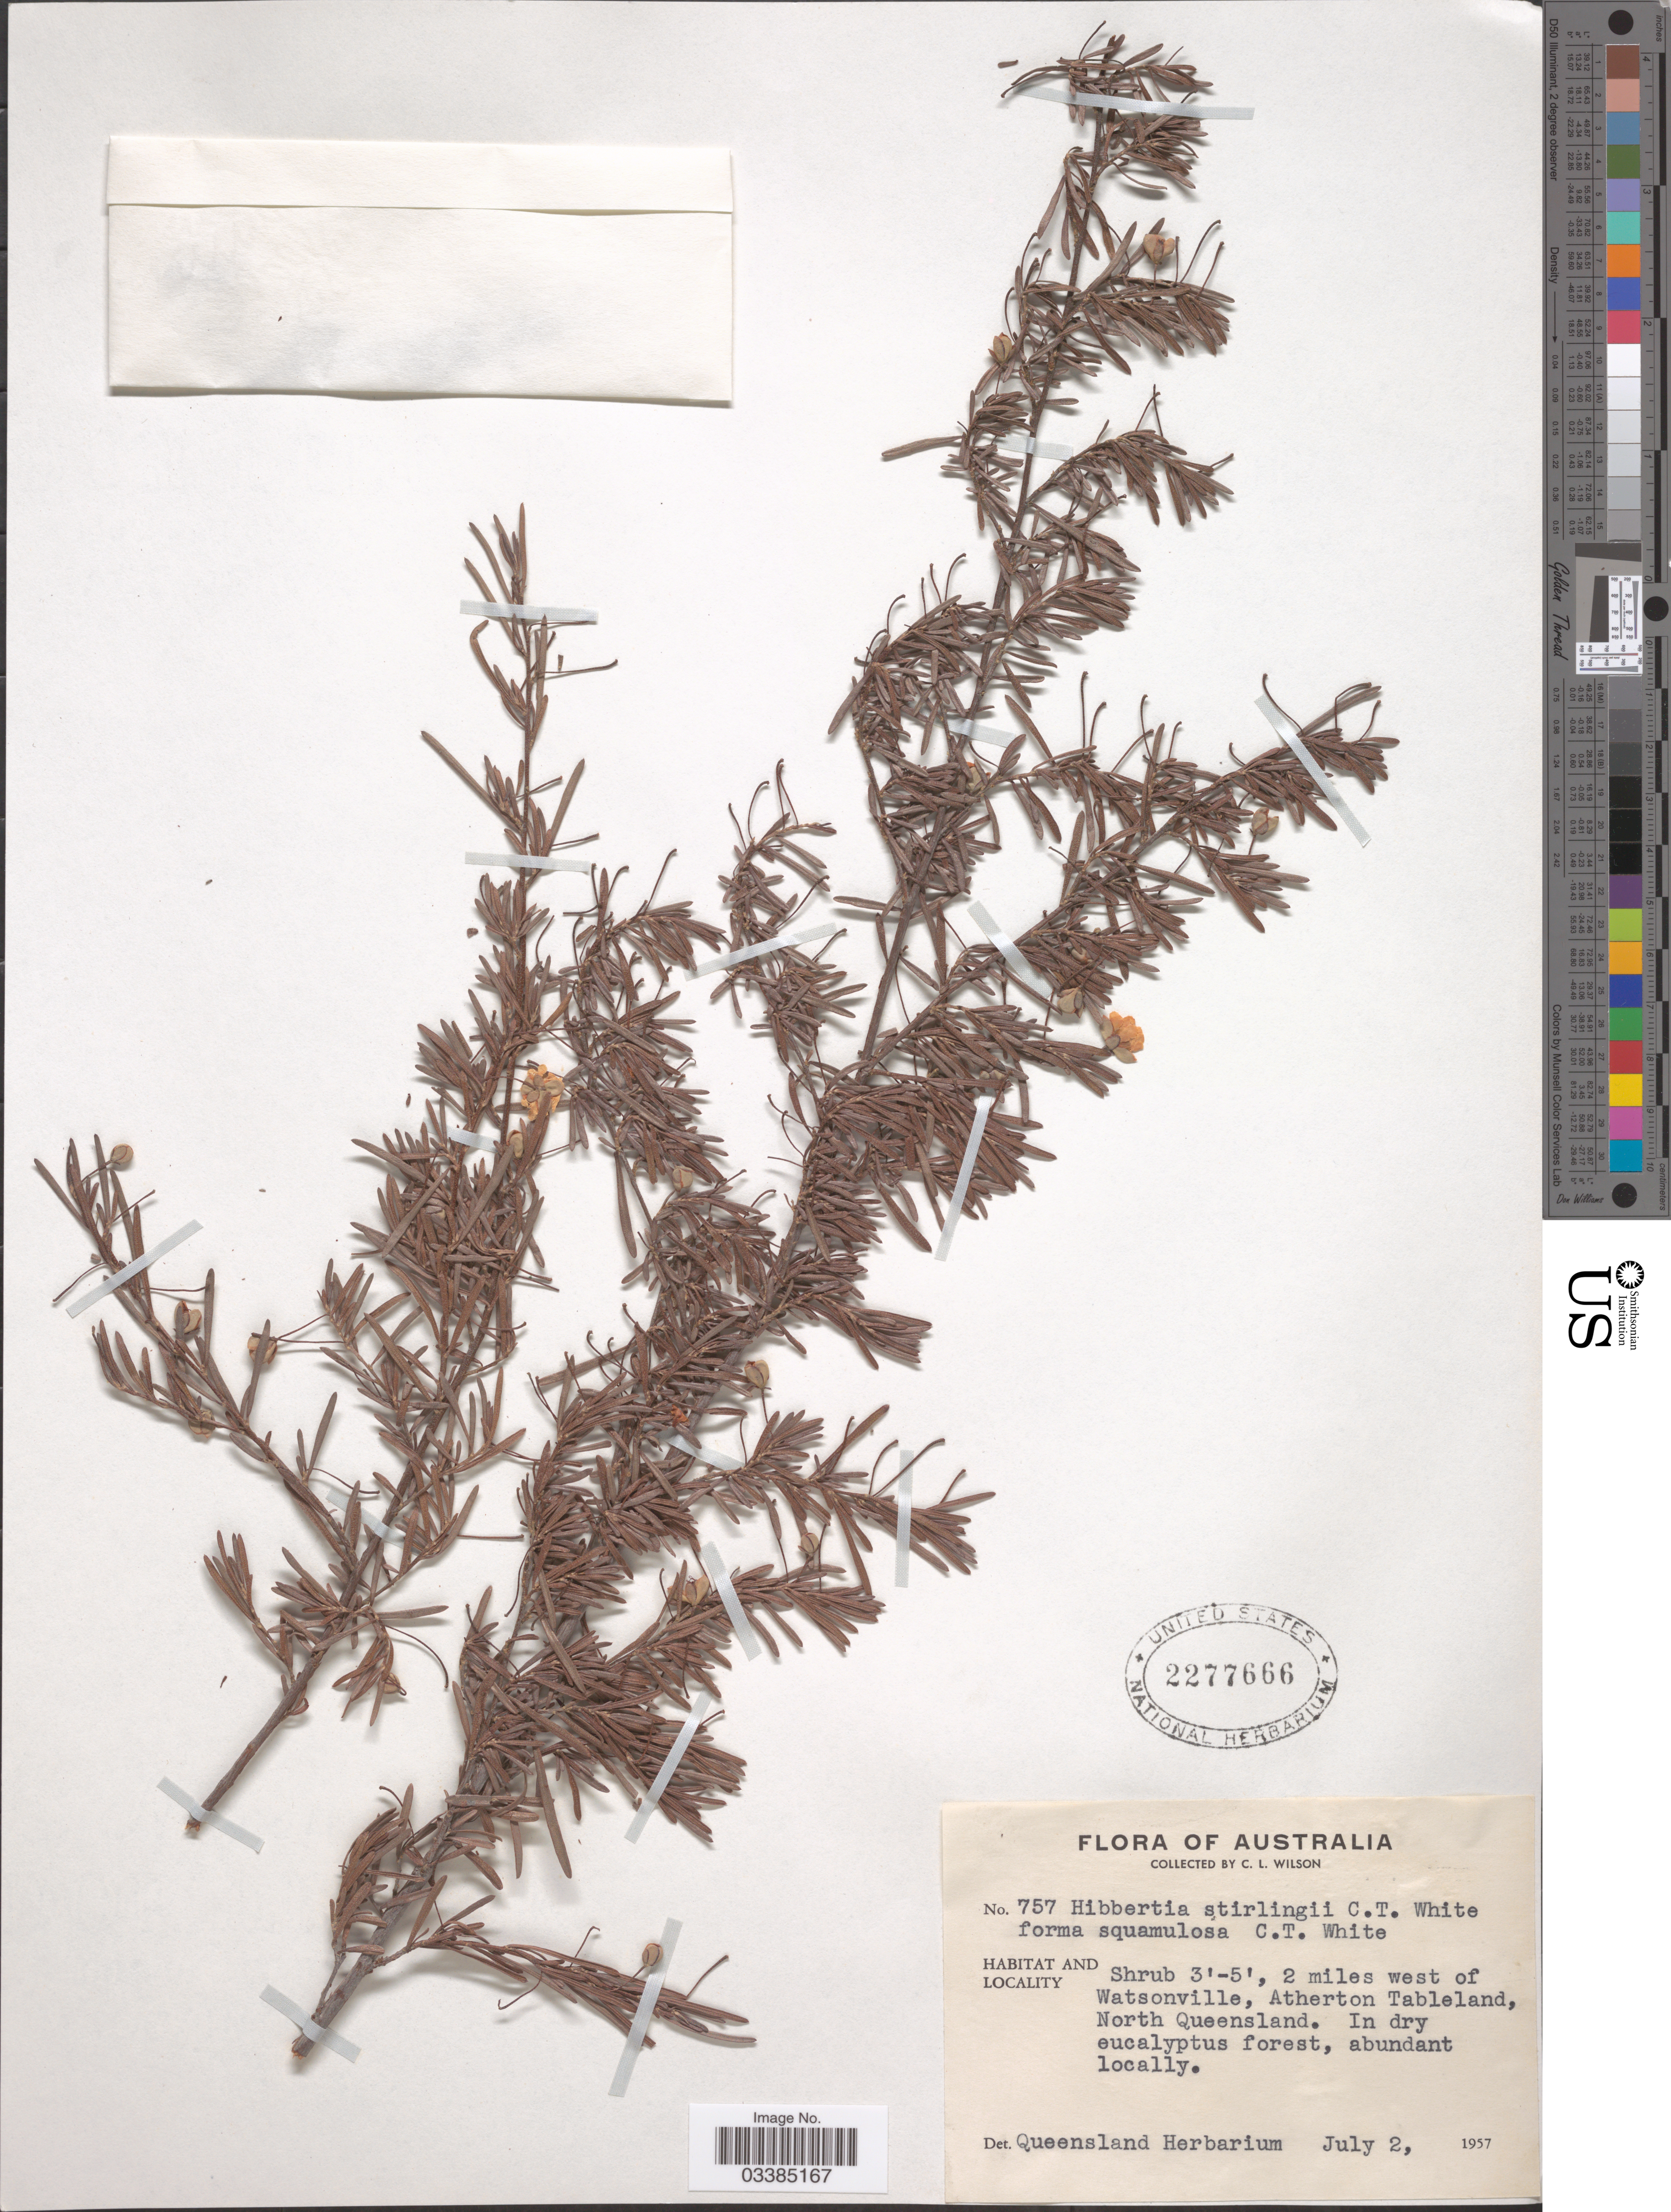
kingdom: Plantae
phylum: Tracheophyta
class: Magnoliopsida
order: Dilleniales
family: Dilleniaceae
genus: Hibbertia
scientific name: Hibbertia stirlingii f. squamulosa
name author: C.T. White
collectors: C. L. Wilson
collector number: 757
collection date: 1957-07-02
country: Australia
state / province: Queensland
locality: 2 miles west of Watsonville, Atherton Tableland, North Queensland.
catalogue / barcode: US 2277666